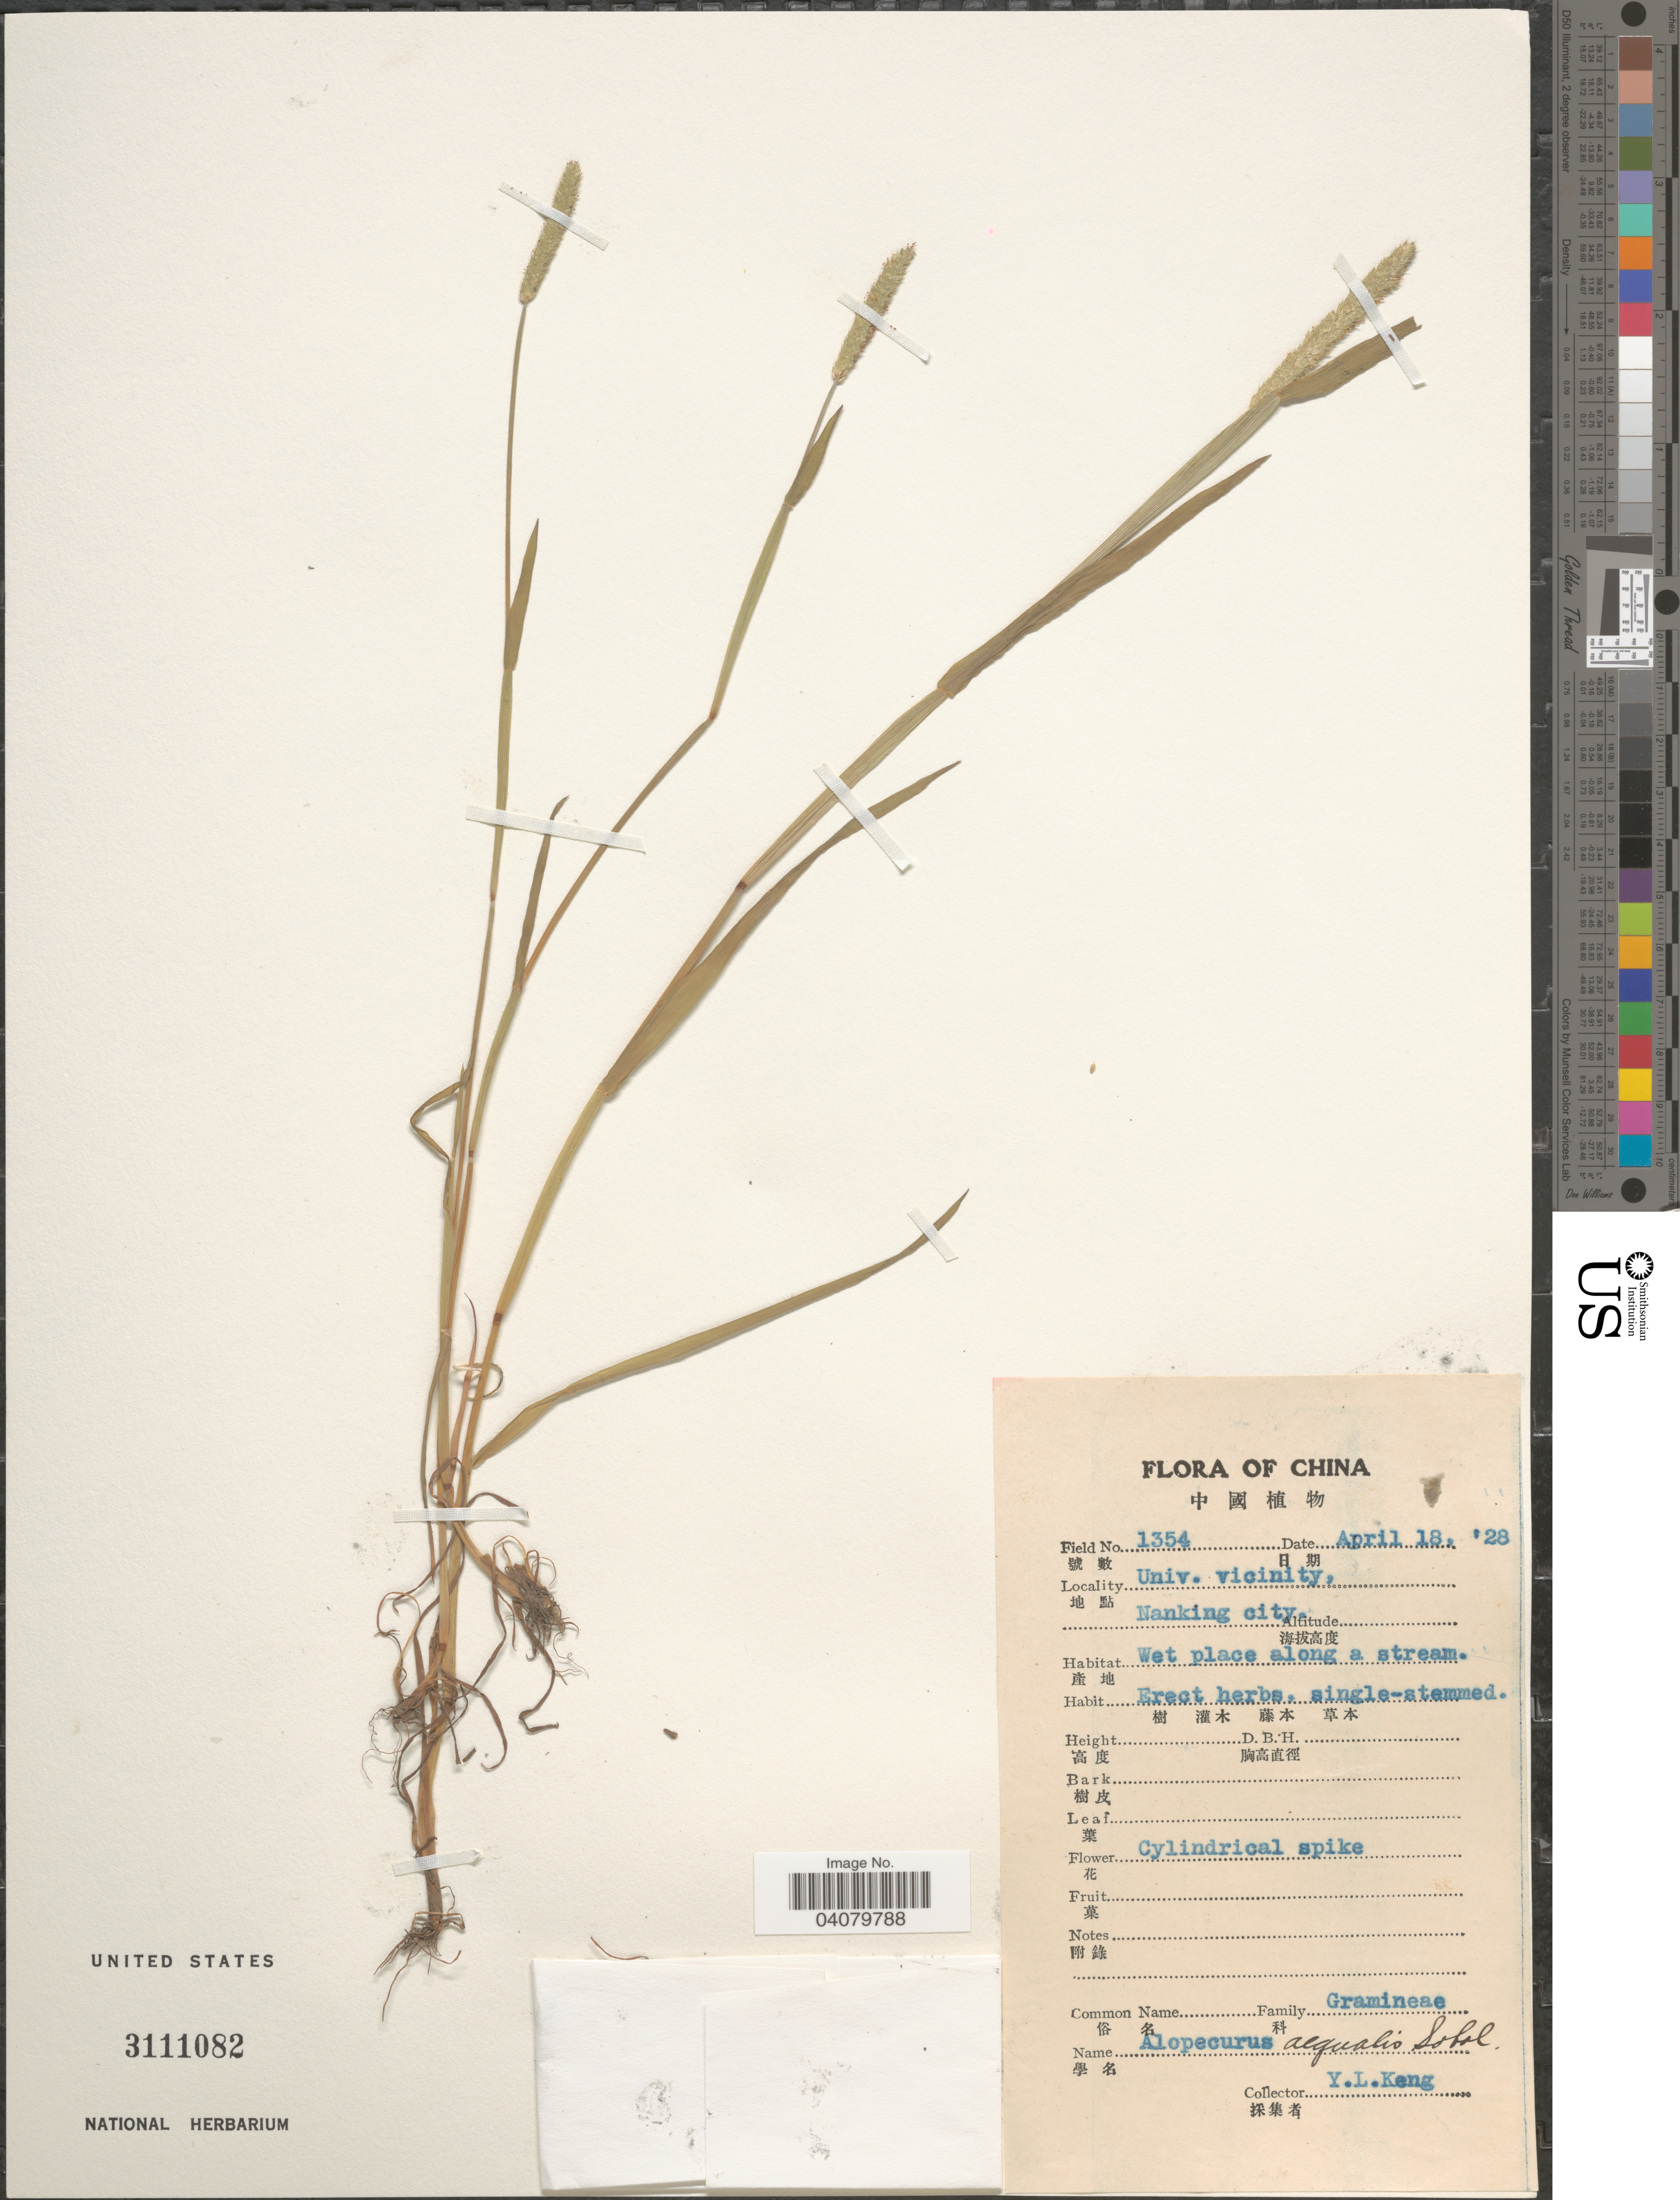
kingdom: Plantae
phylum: Tracheophyta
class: Liliopsida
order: Poales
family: Poaceae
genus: Alopecurus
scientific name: Alopecurus aequalis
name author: Sobol.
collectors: Y. L. Keng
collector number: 1354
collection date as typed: Transcribed d/m/y: 18/4/28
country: China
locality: Univ. vicinity, Nanking city. Wet place along a stream.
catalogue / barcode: US 3111082